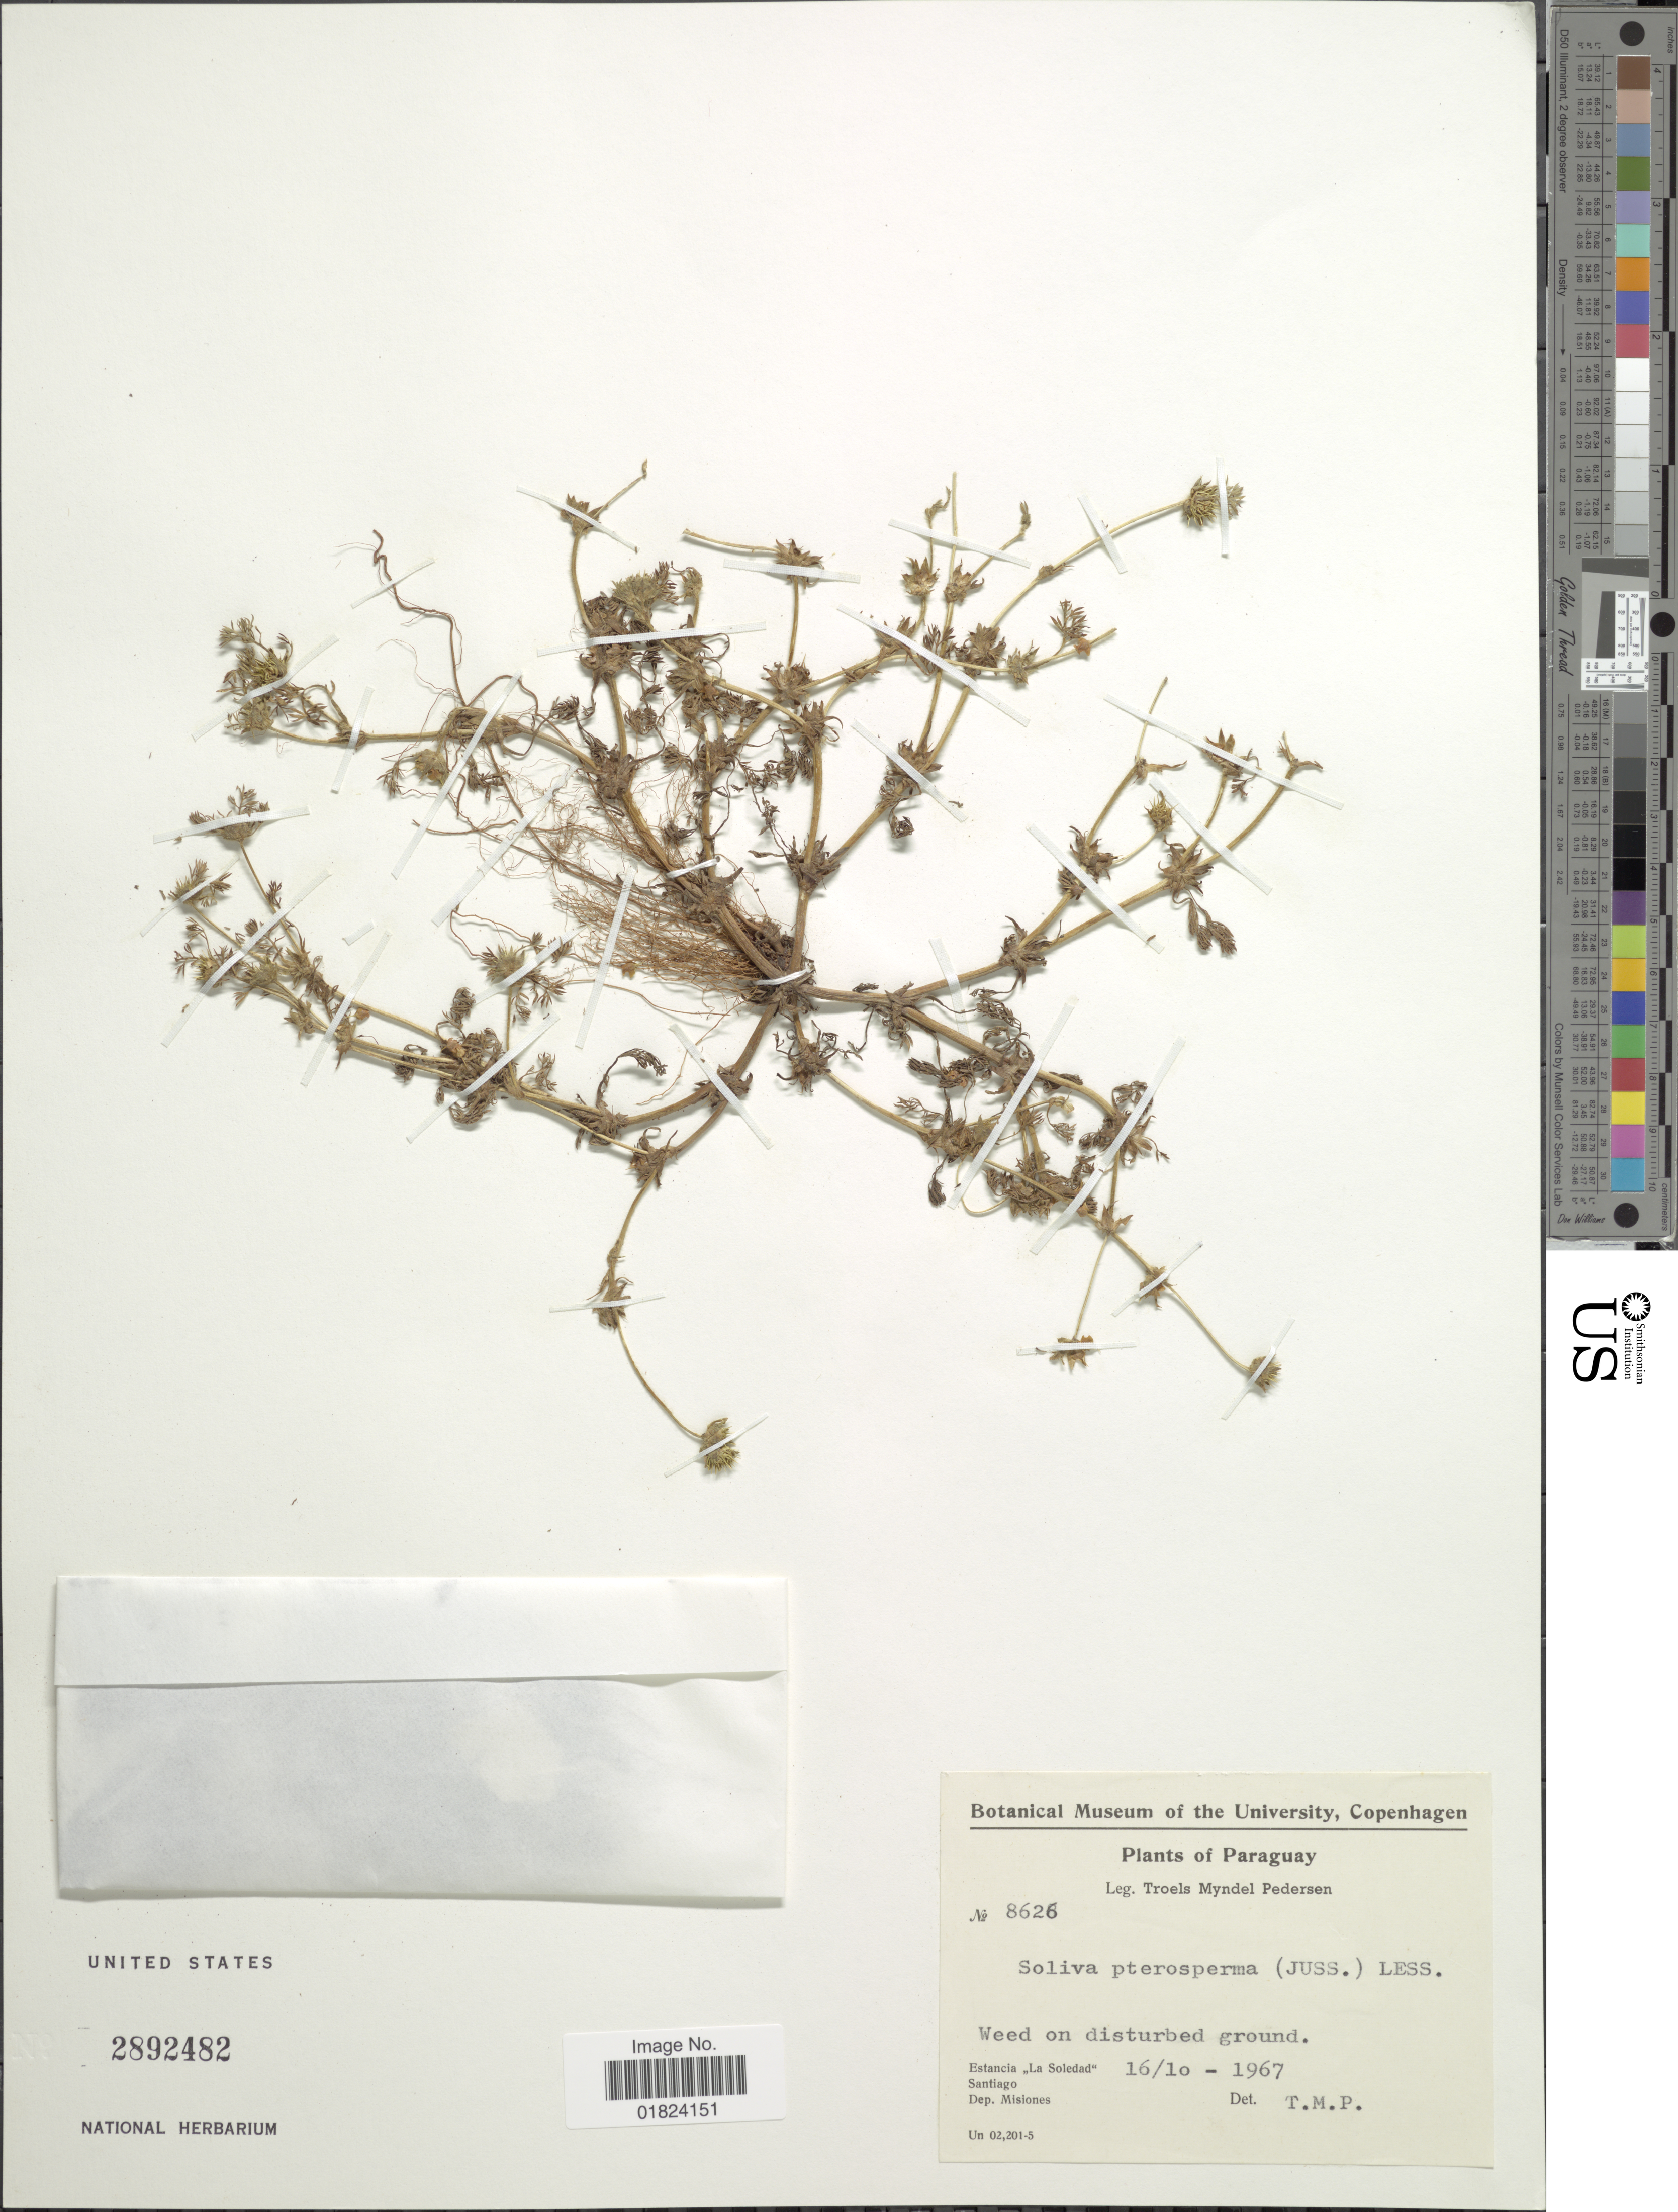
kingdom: Plantae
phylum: Tracheophyta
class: Magnoliopsida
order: Asterales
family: Asteraceae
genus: Soliva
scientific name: Soliva pterosperma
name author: (Juss.) Less.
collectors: T. Pederson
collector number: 8626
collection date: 1967-10-16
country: Paraguay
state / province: Misiones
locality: Weed on disturbed ground, Estancia "La Soledad", Santiago.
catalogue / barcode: US 2892482